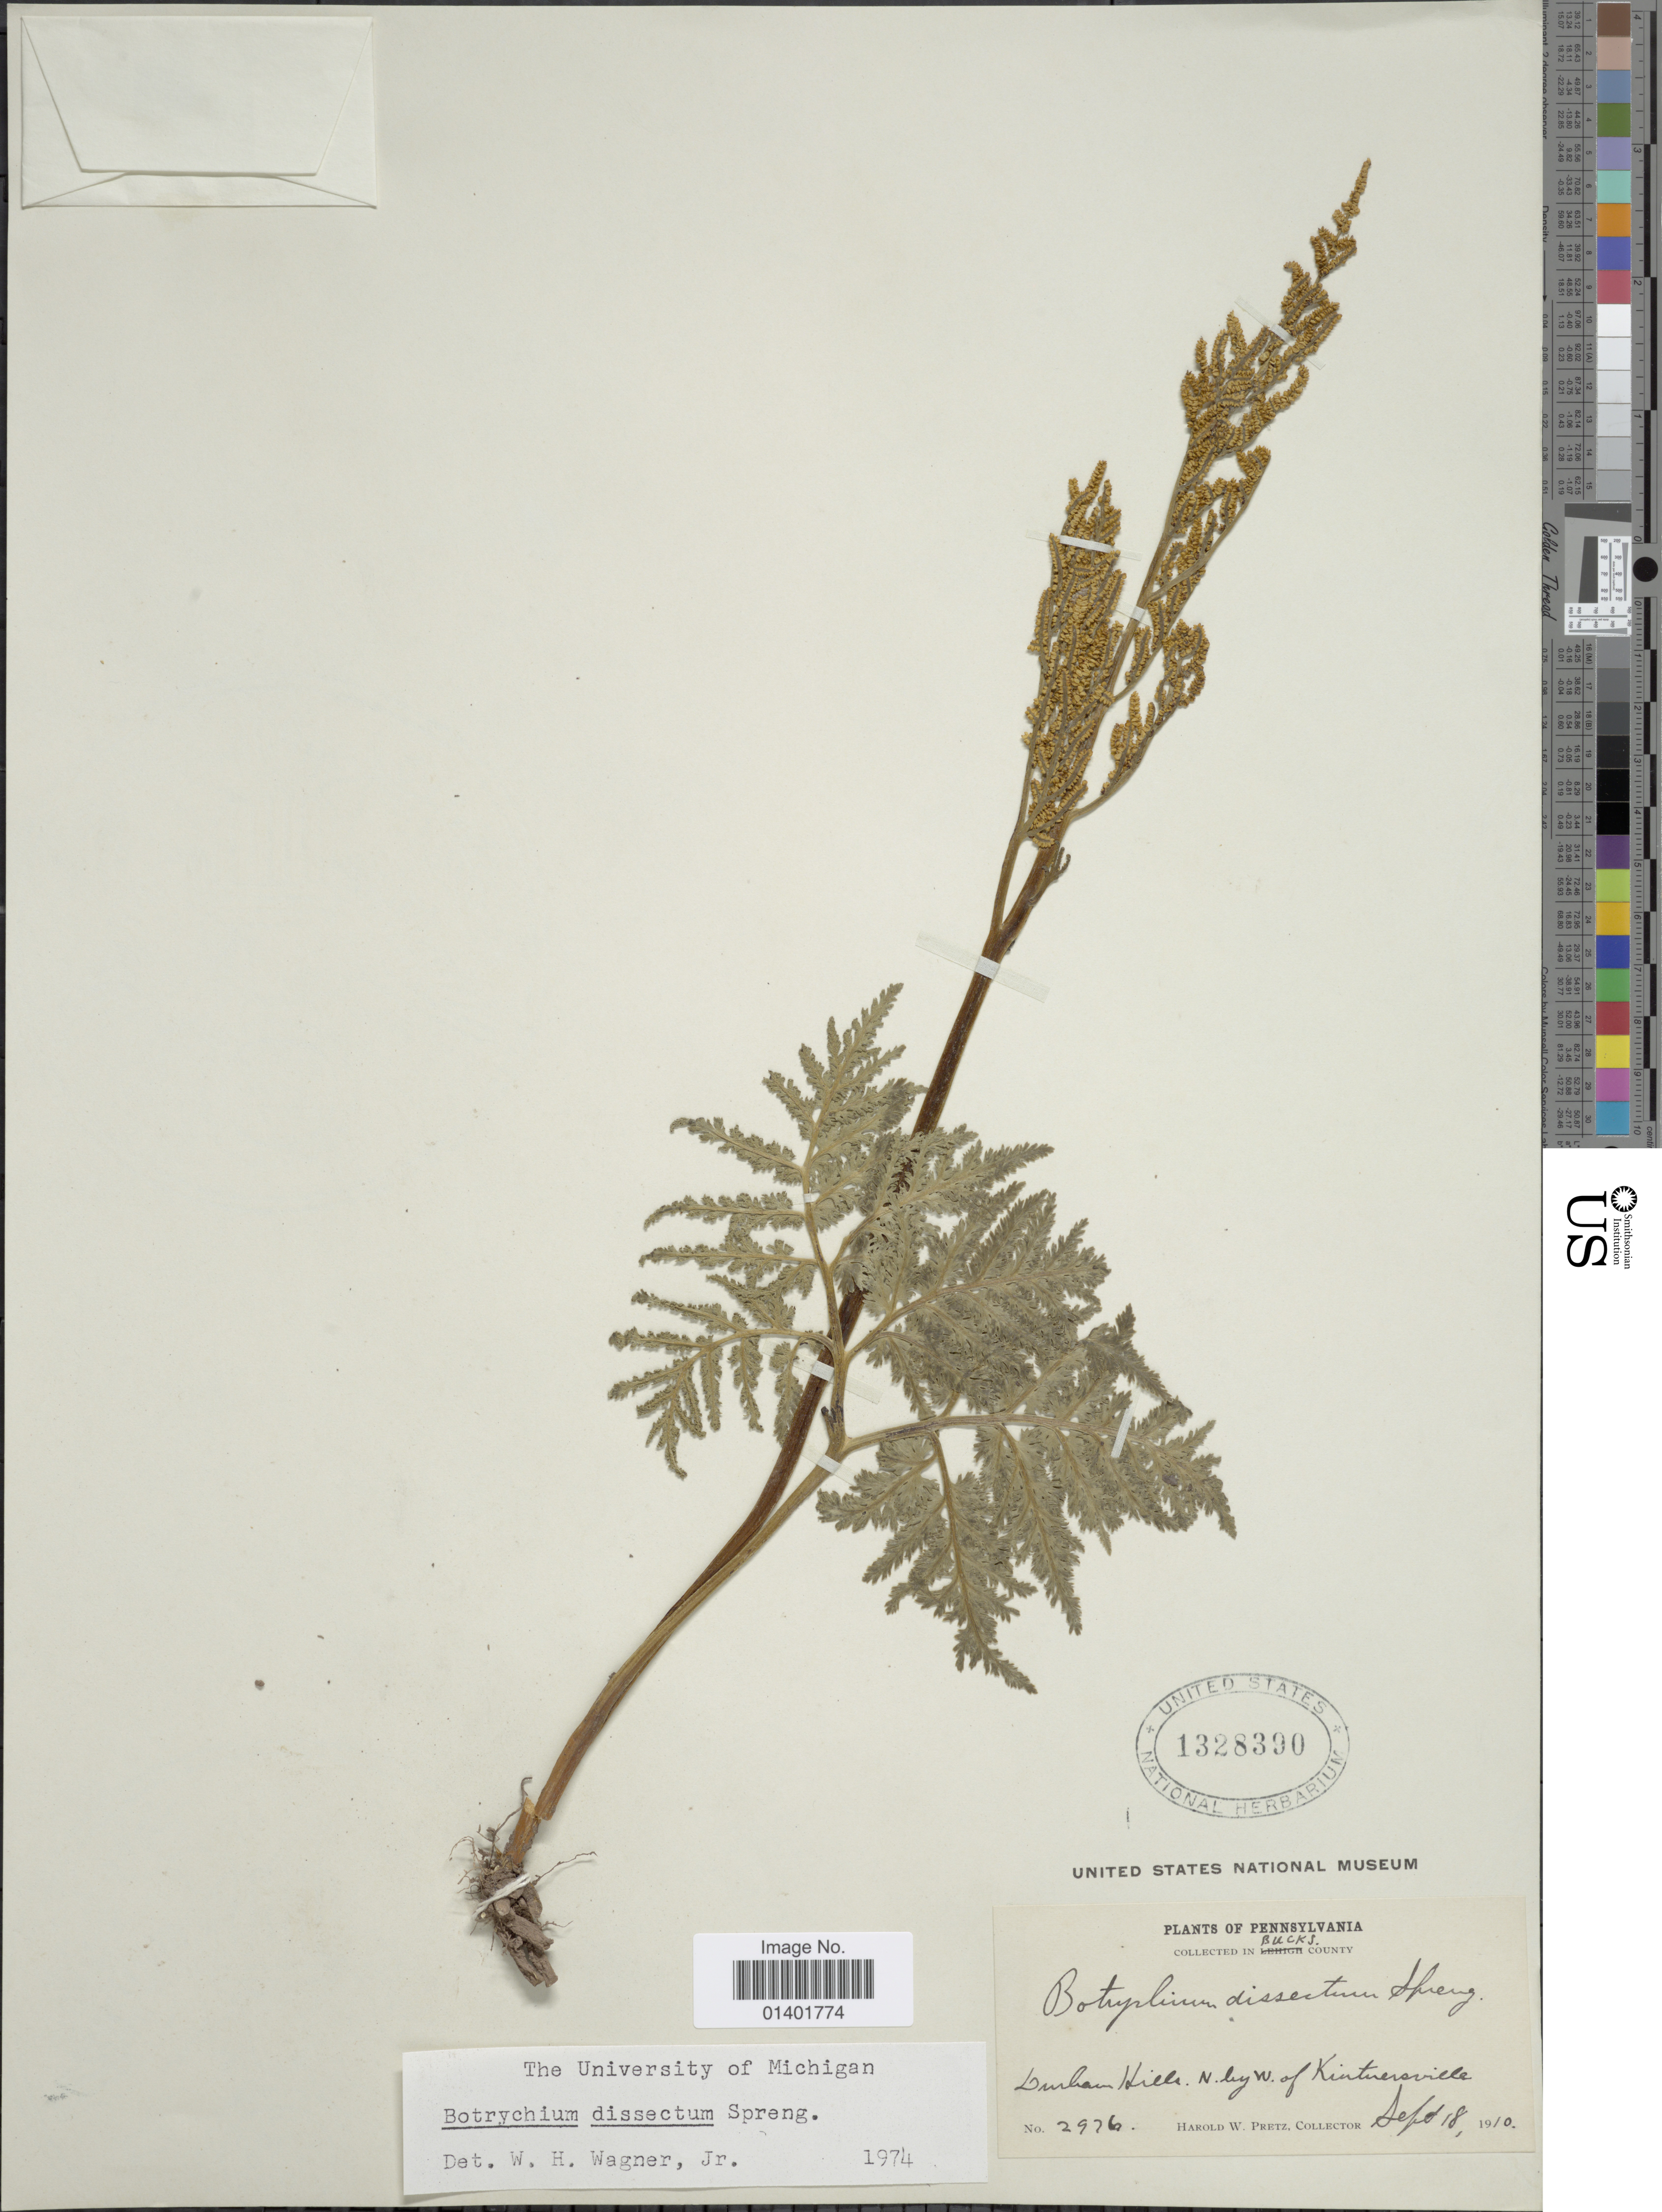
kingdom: Plantae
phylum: Tracheophyta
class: Polypodiopsida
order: Ophioglossales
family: Ophioglossaceae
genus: Botrychium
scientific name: Botrychium dissectum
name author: Spreng.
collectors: H. W. Pretz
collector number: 2976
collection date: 1910-09-18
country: United States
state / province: Pennsylvania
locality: Bucks County, Durhan Hills. N. by W. of Kintnersville.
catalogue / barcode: US 1328390